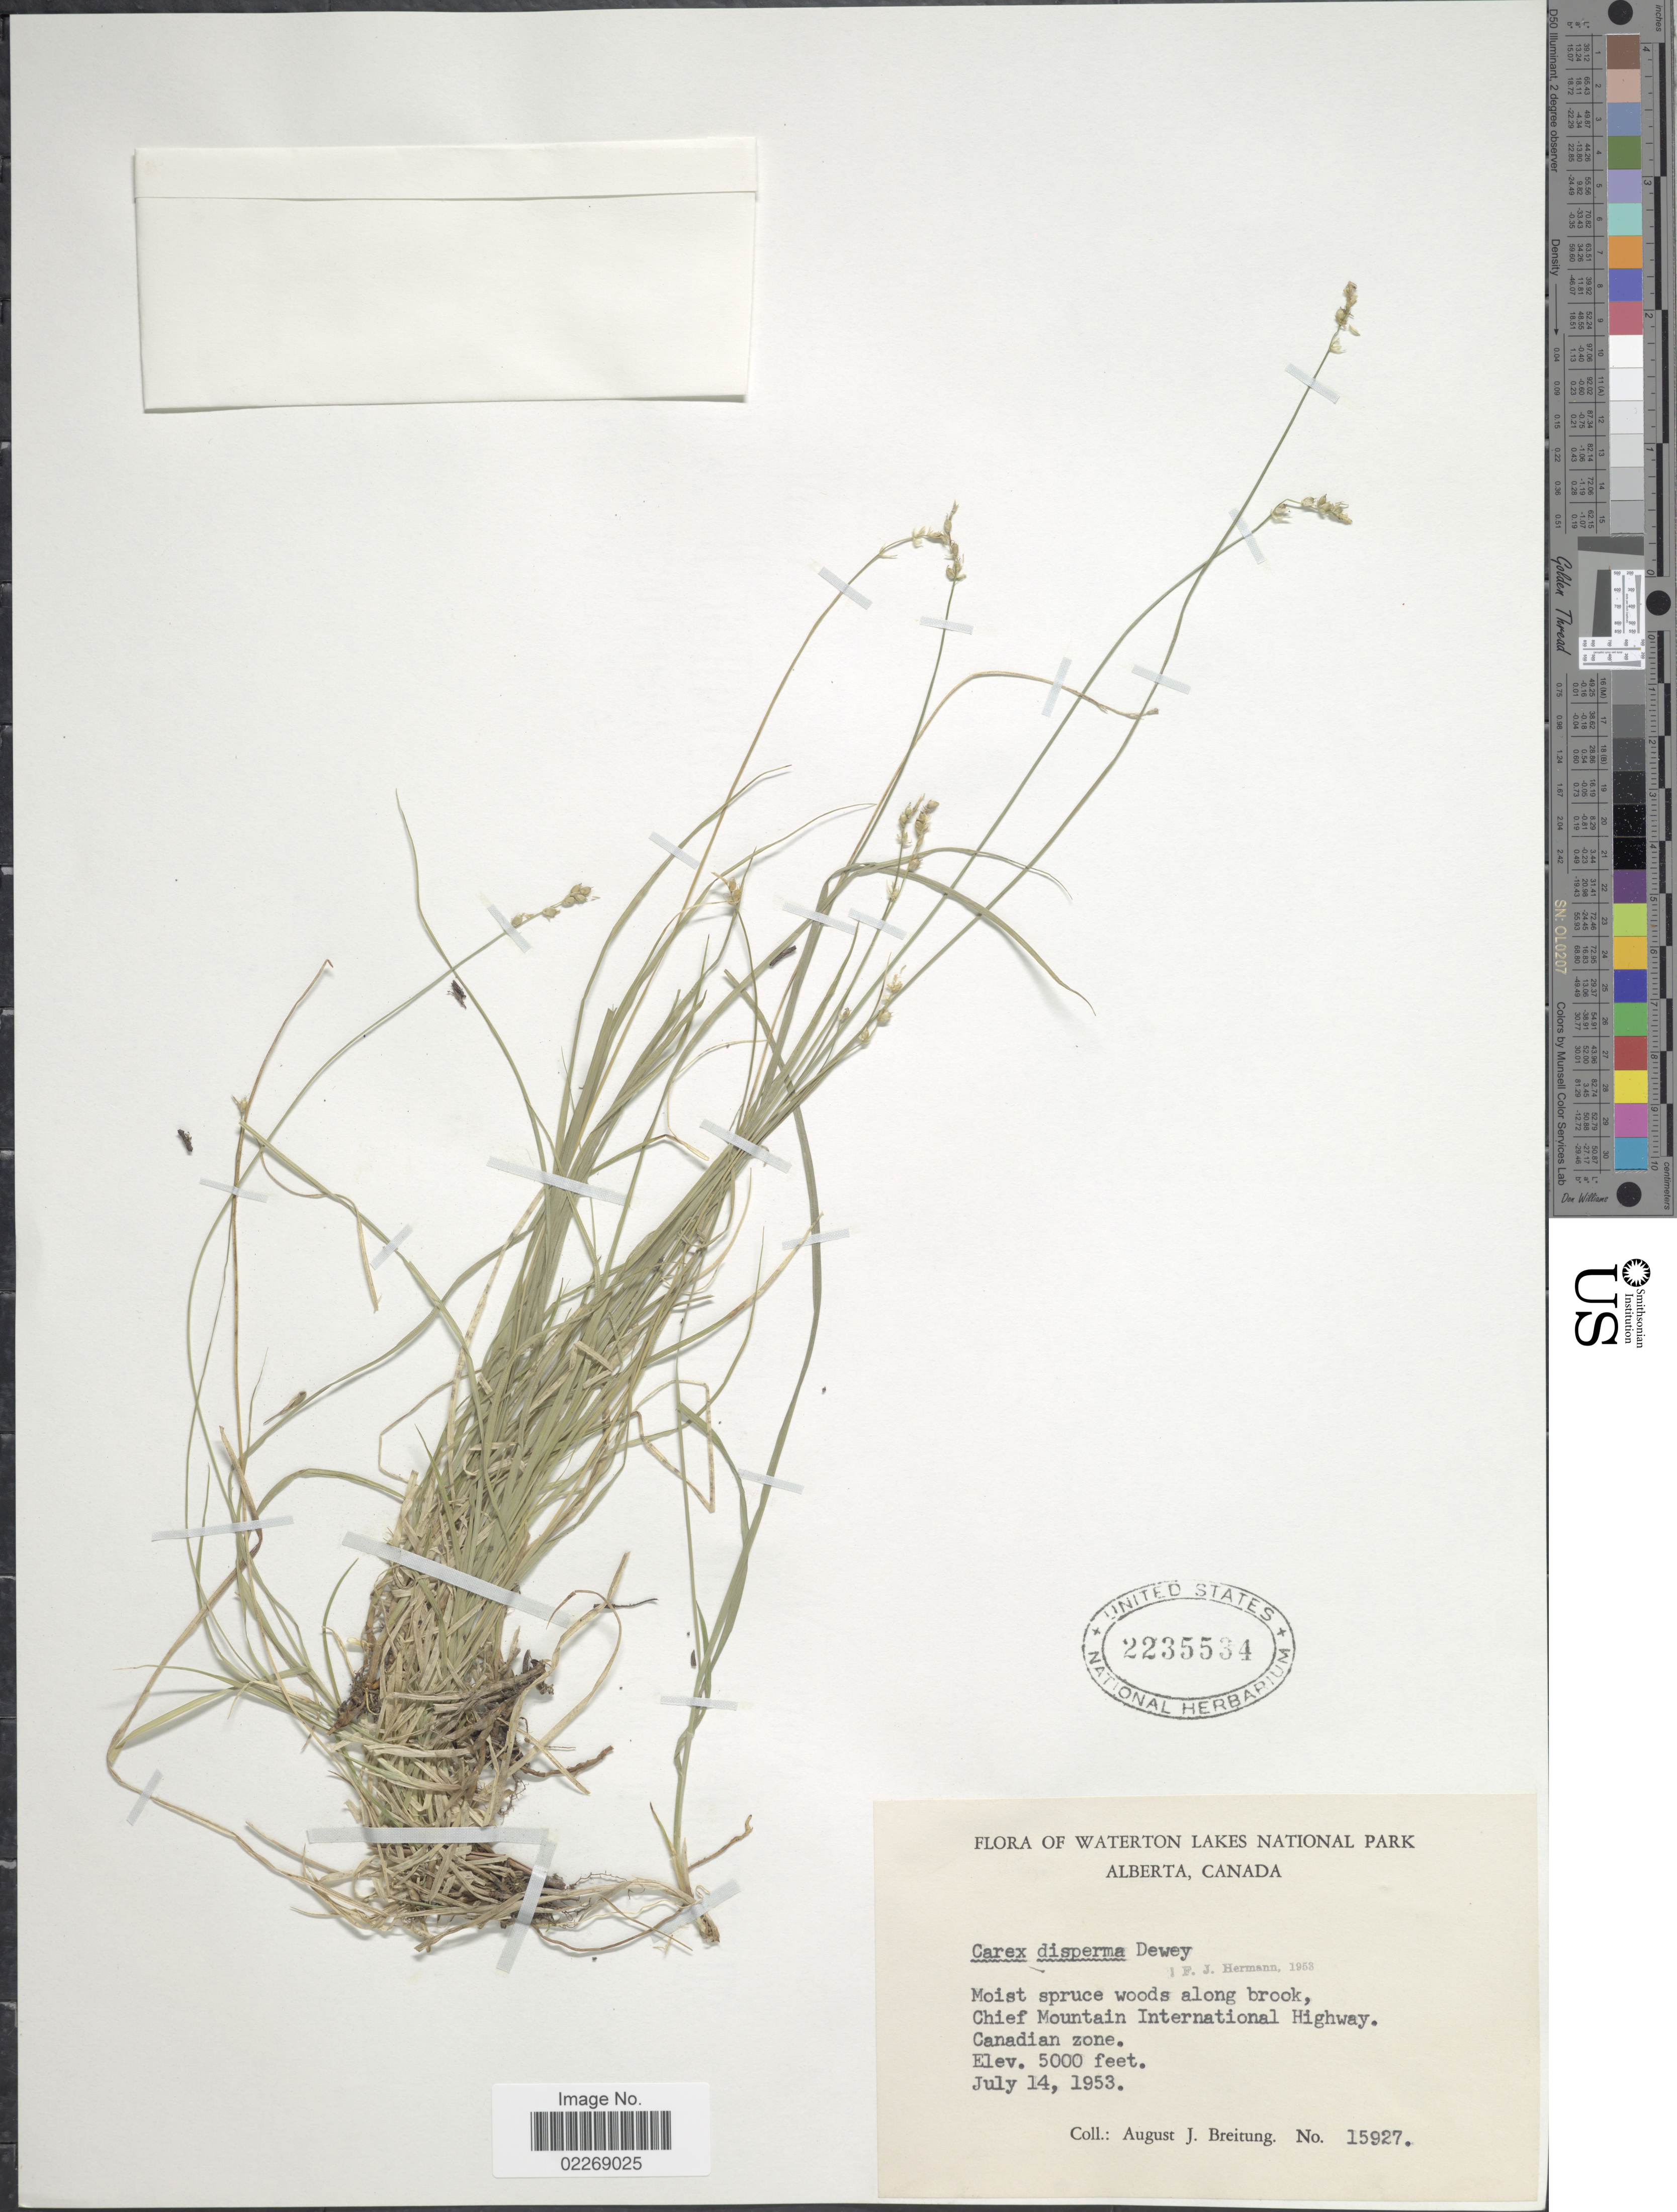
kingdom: Plantae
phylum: Tracheophyta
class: Liliopsida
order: Poales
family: Cyperaceae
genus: Carex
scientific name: Carex disperma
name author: Dewey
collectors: A. Breitung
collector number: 15927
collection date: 1953-07-14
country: Canada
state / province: Alberta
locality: Waterton Lakes National Park, Moist spruce woods along brook Chief Mountain International Highway, Canadian zone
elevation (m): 1524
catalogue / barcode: US 2235534